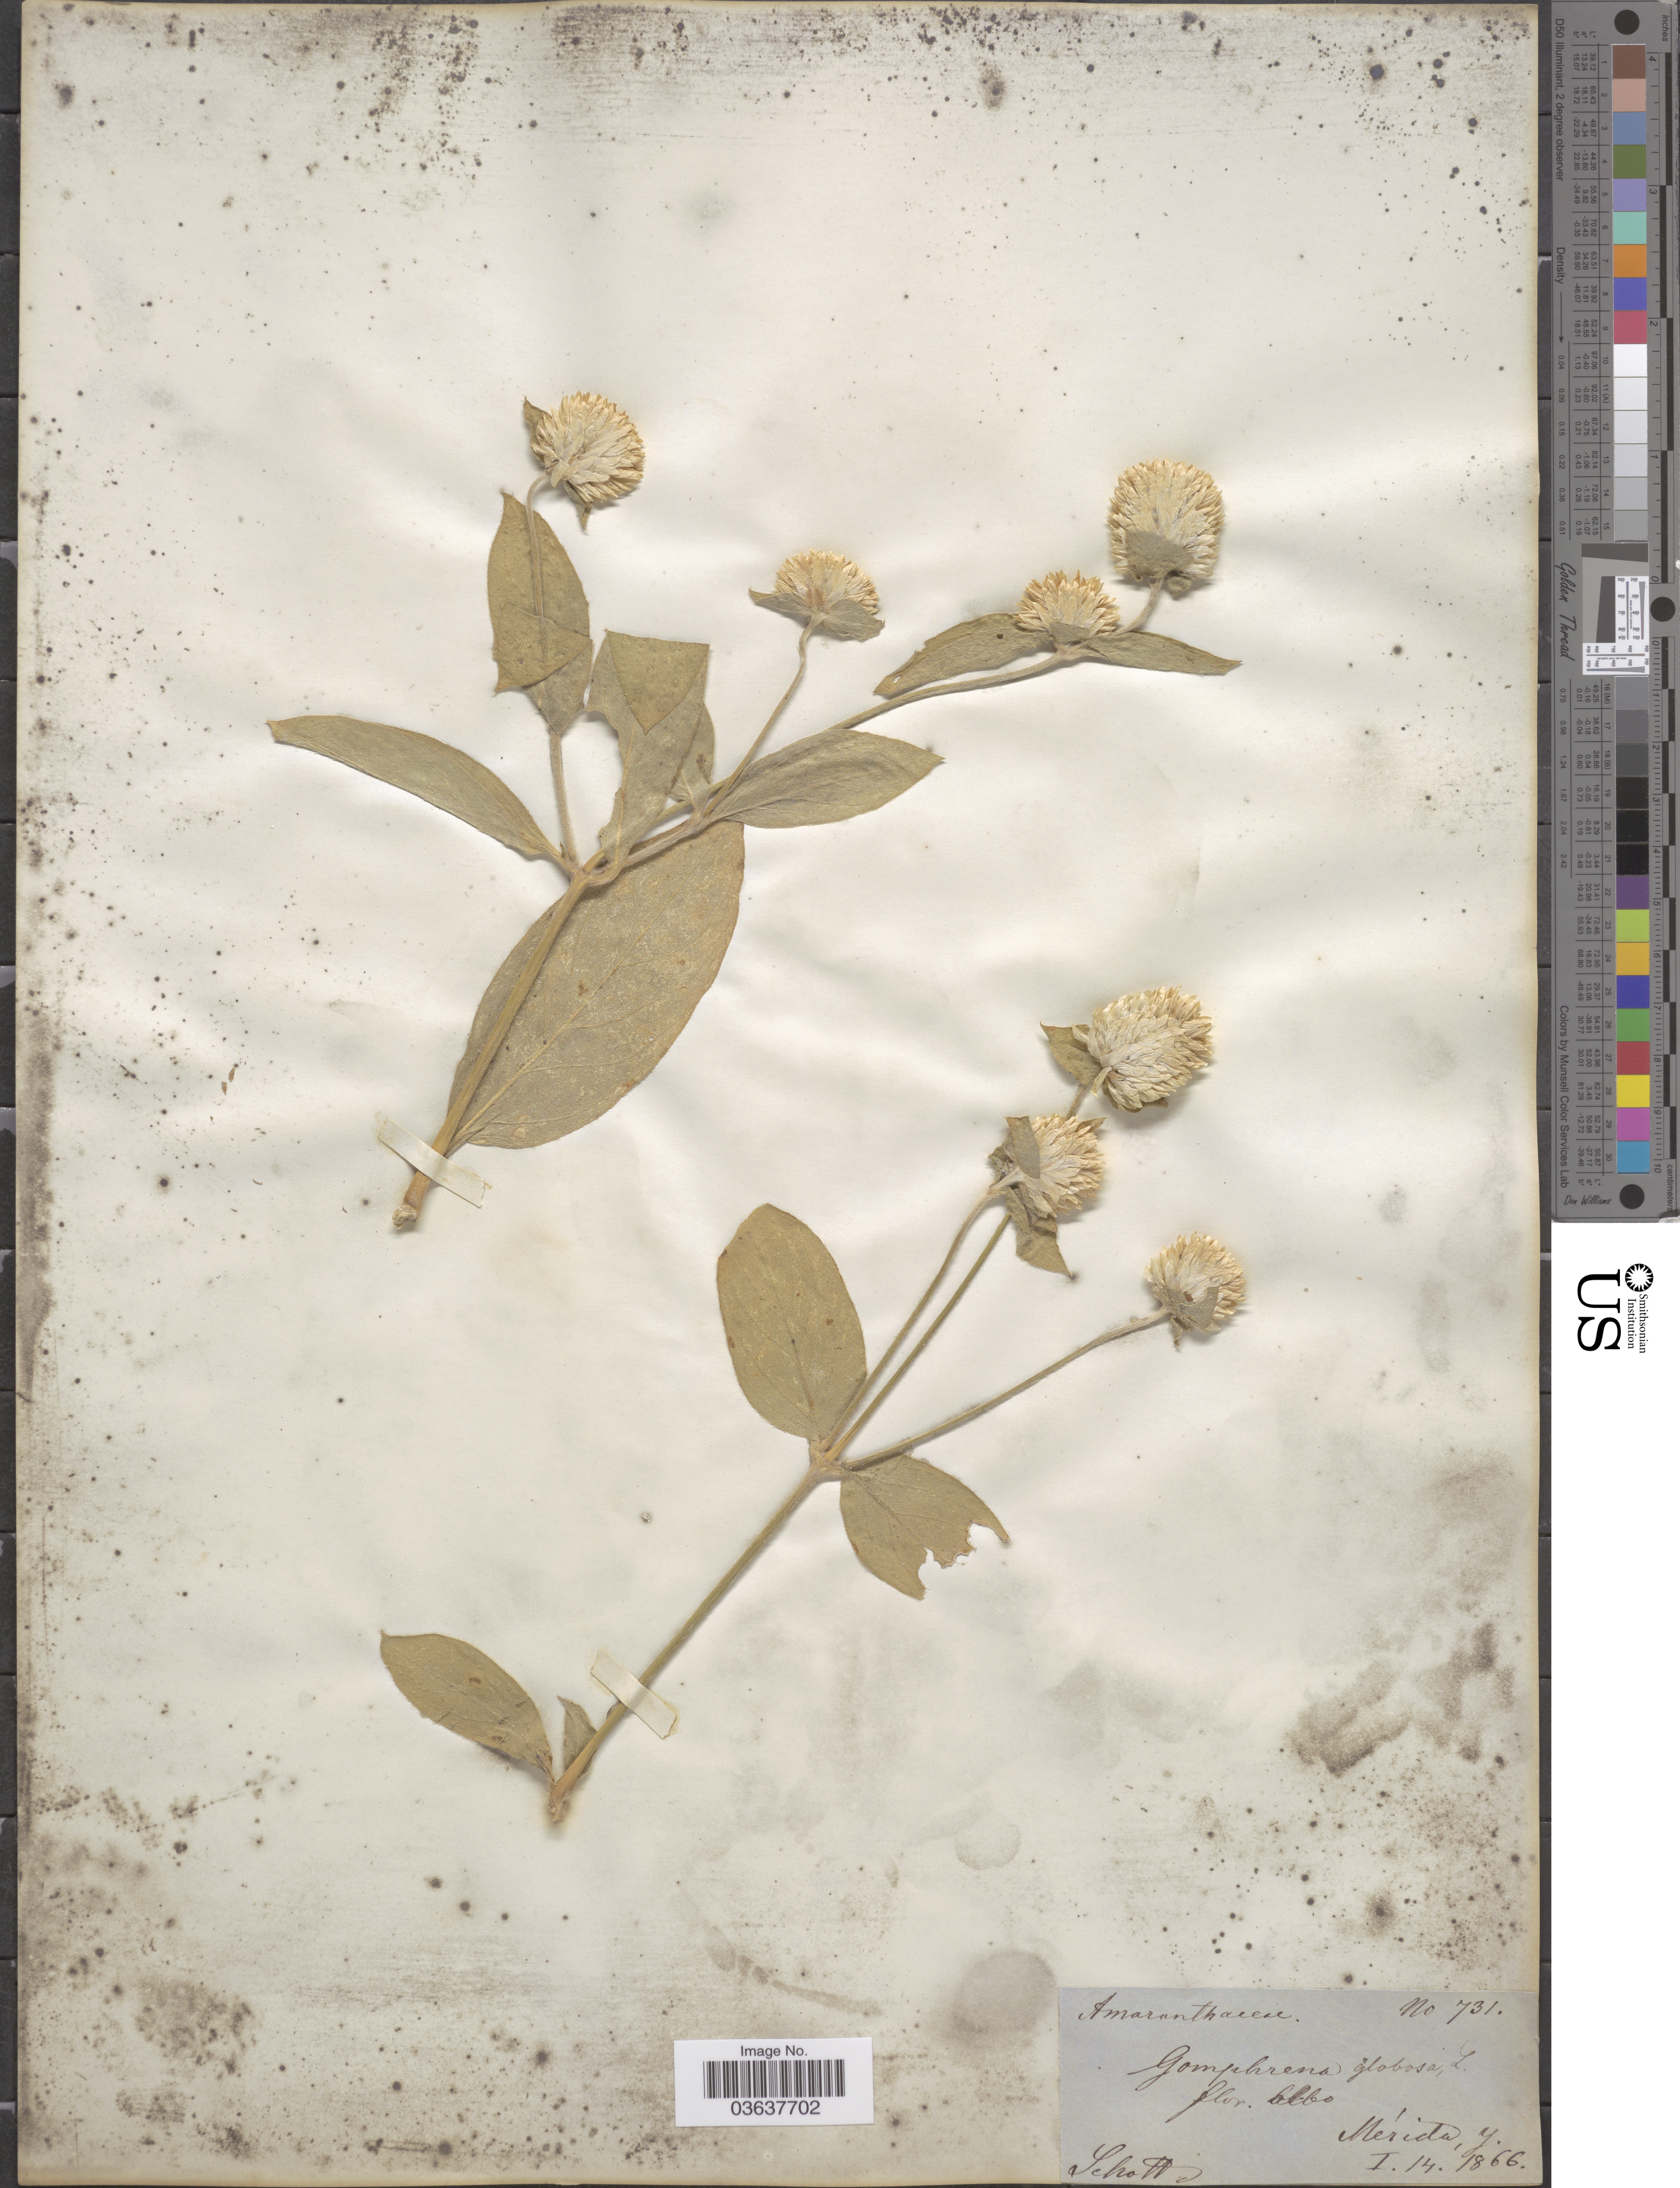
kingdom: Plantae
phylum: Tracheophyta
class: Magnoliopsida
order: Caryophyllales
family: Amaranthaceae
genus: Gomphrena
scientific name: Gomphrena globosa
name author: L.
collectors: Schott, --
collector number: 731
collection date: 1866-01-14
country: Venezuela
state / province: Mérida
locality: Mérida, Y.